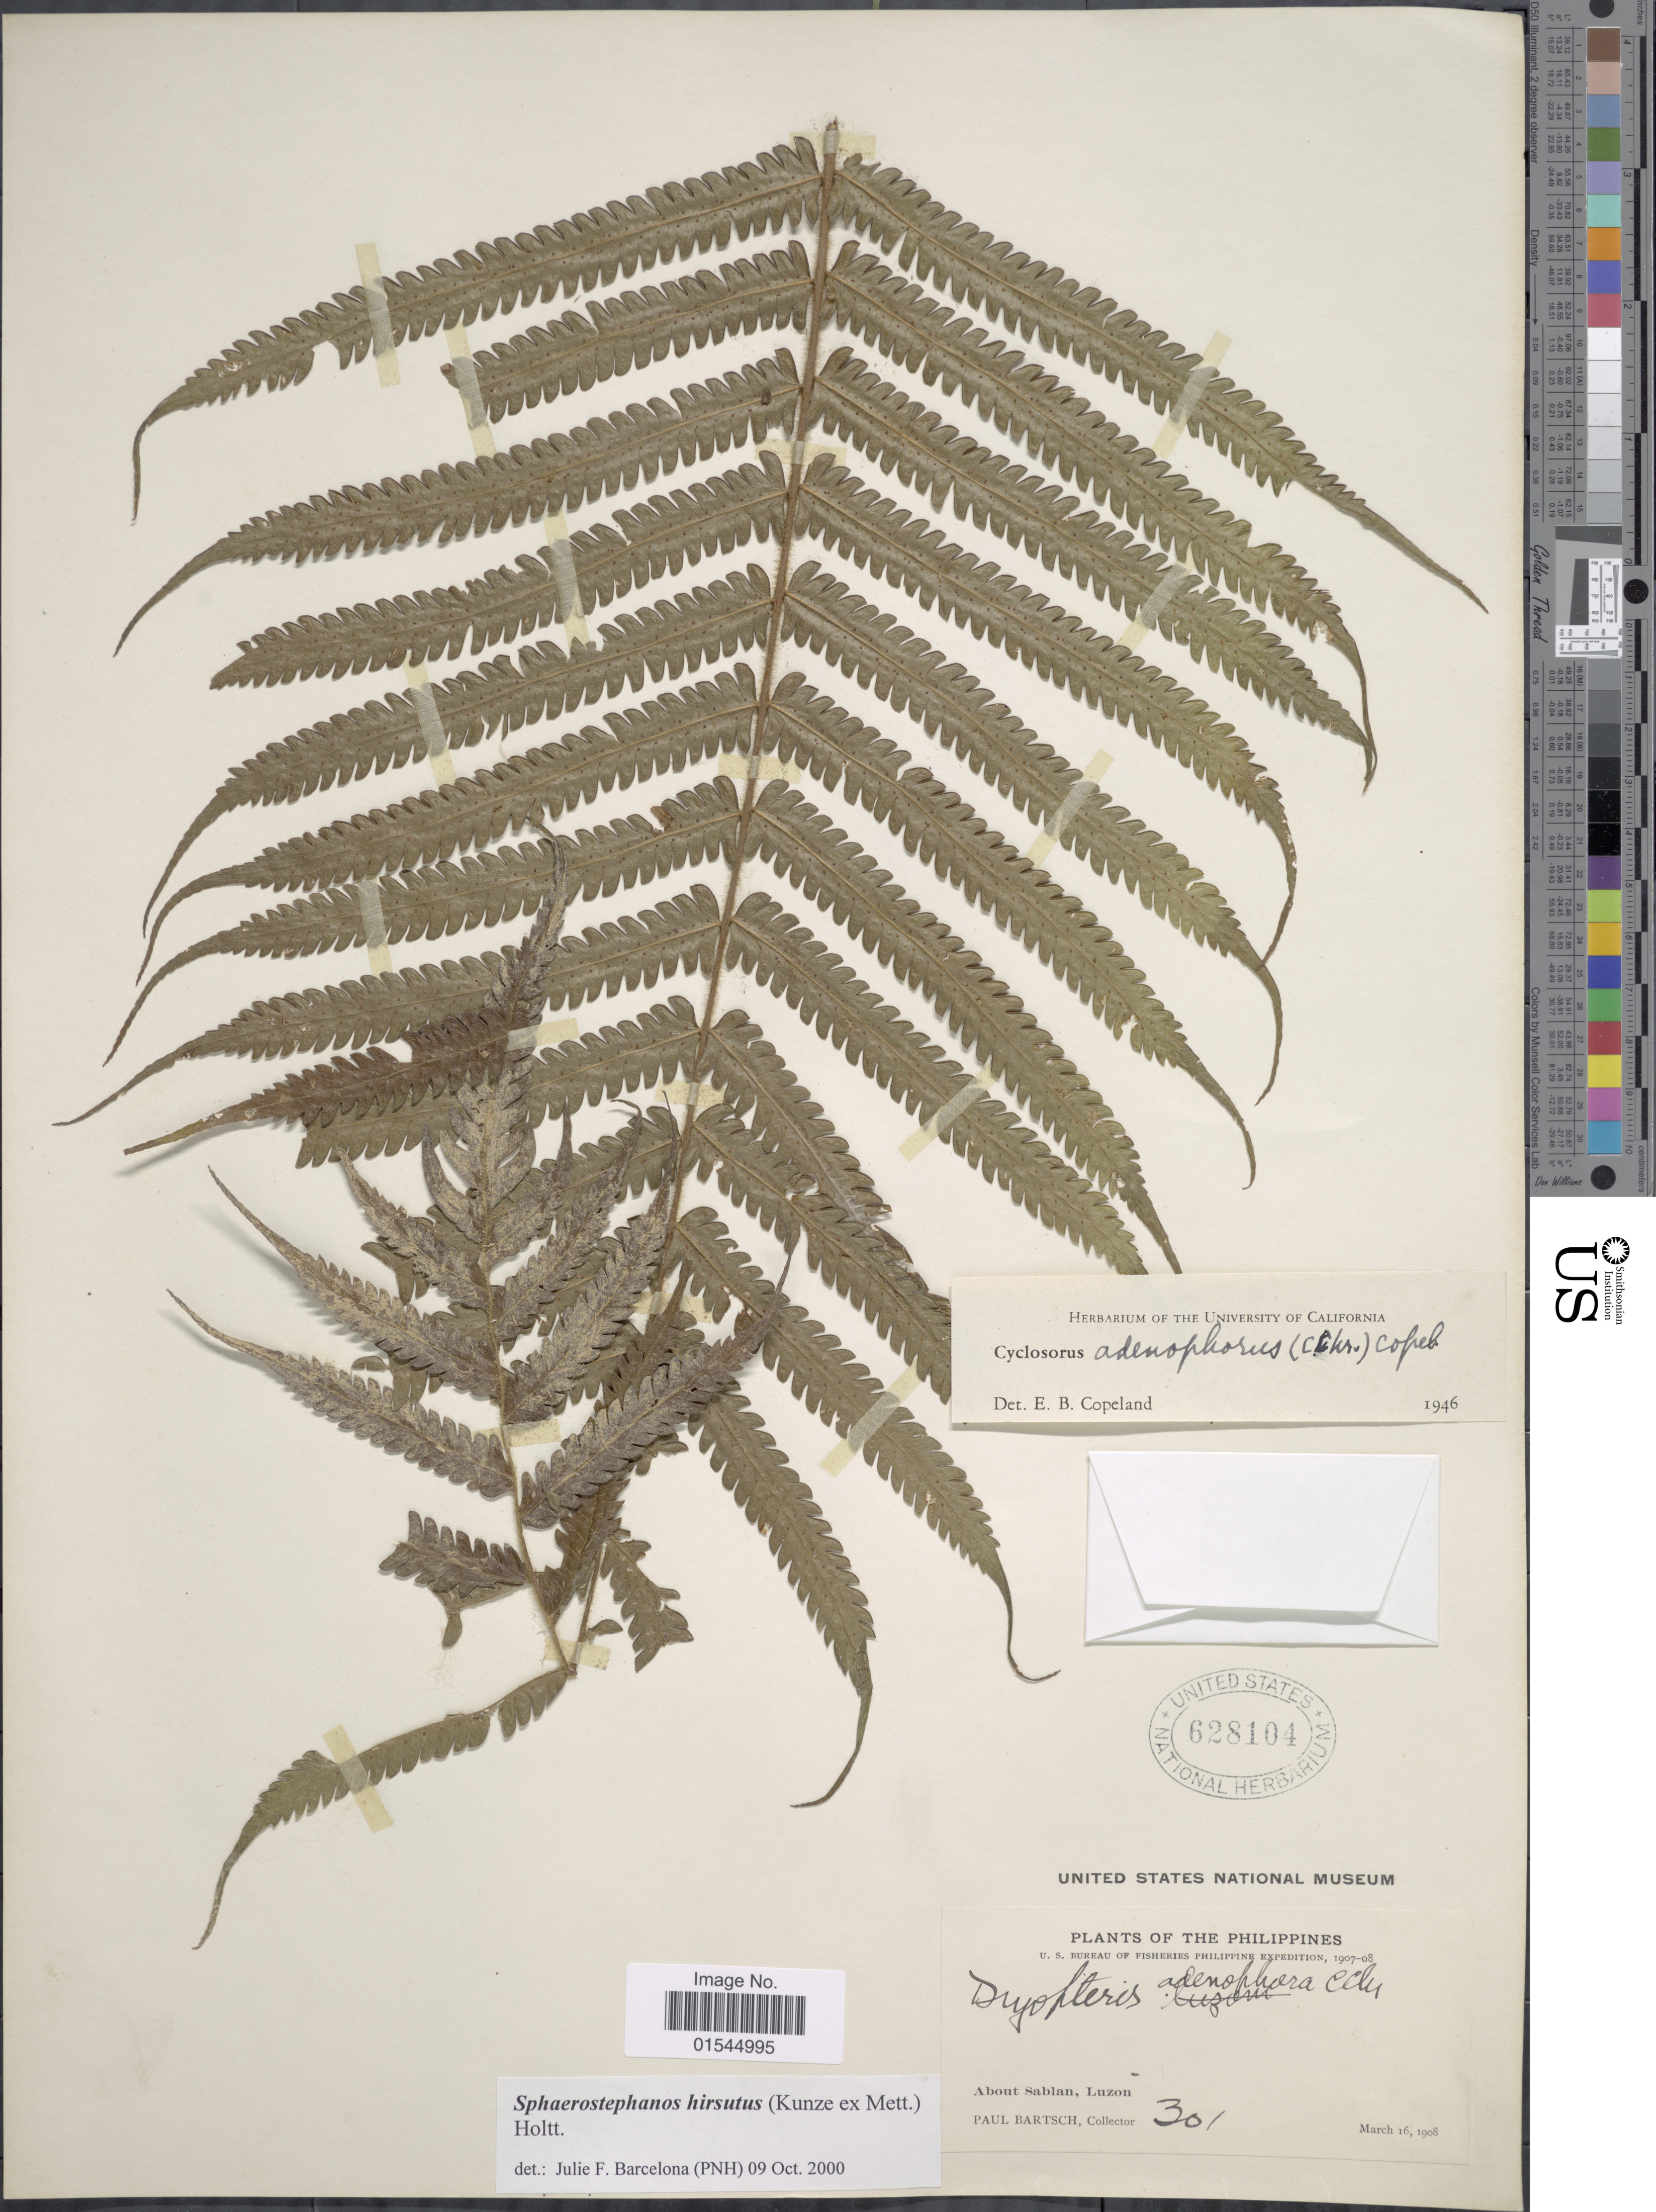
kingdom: Plantae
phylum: Tracheophyta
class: Polypodiopsida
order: Polypodiales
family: Thelypteridaceae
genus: Sphaerostephanos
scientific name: Sphaerostephanos hirsutus var. hirsutus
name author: (Kunze ex Mett.) Holttum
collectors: P. Bartsch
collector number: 301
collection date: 1908-03-16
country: Philippines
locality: About Sablan, Luzon.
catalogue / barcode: US 628104